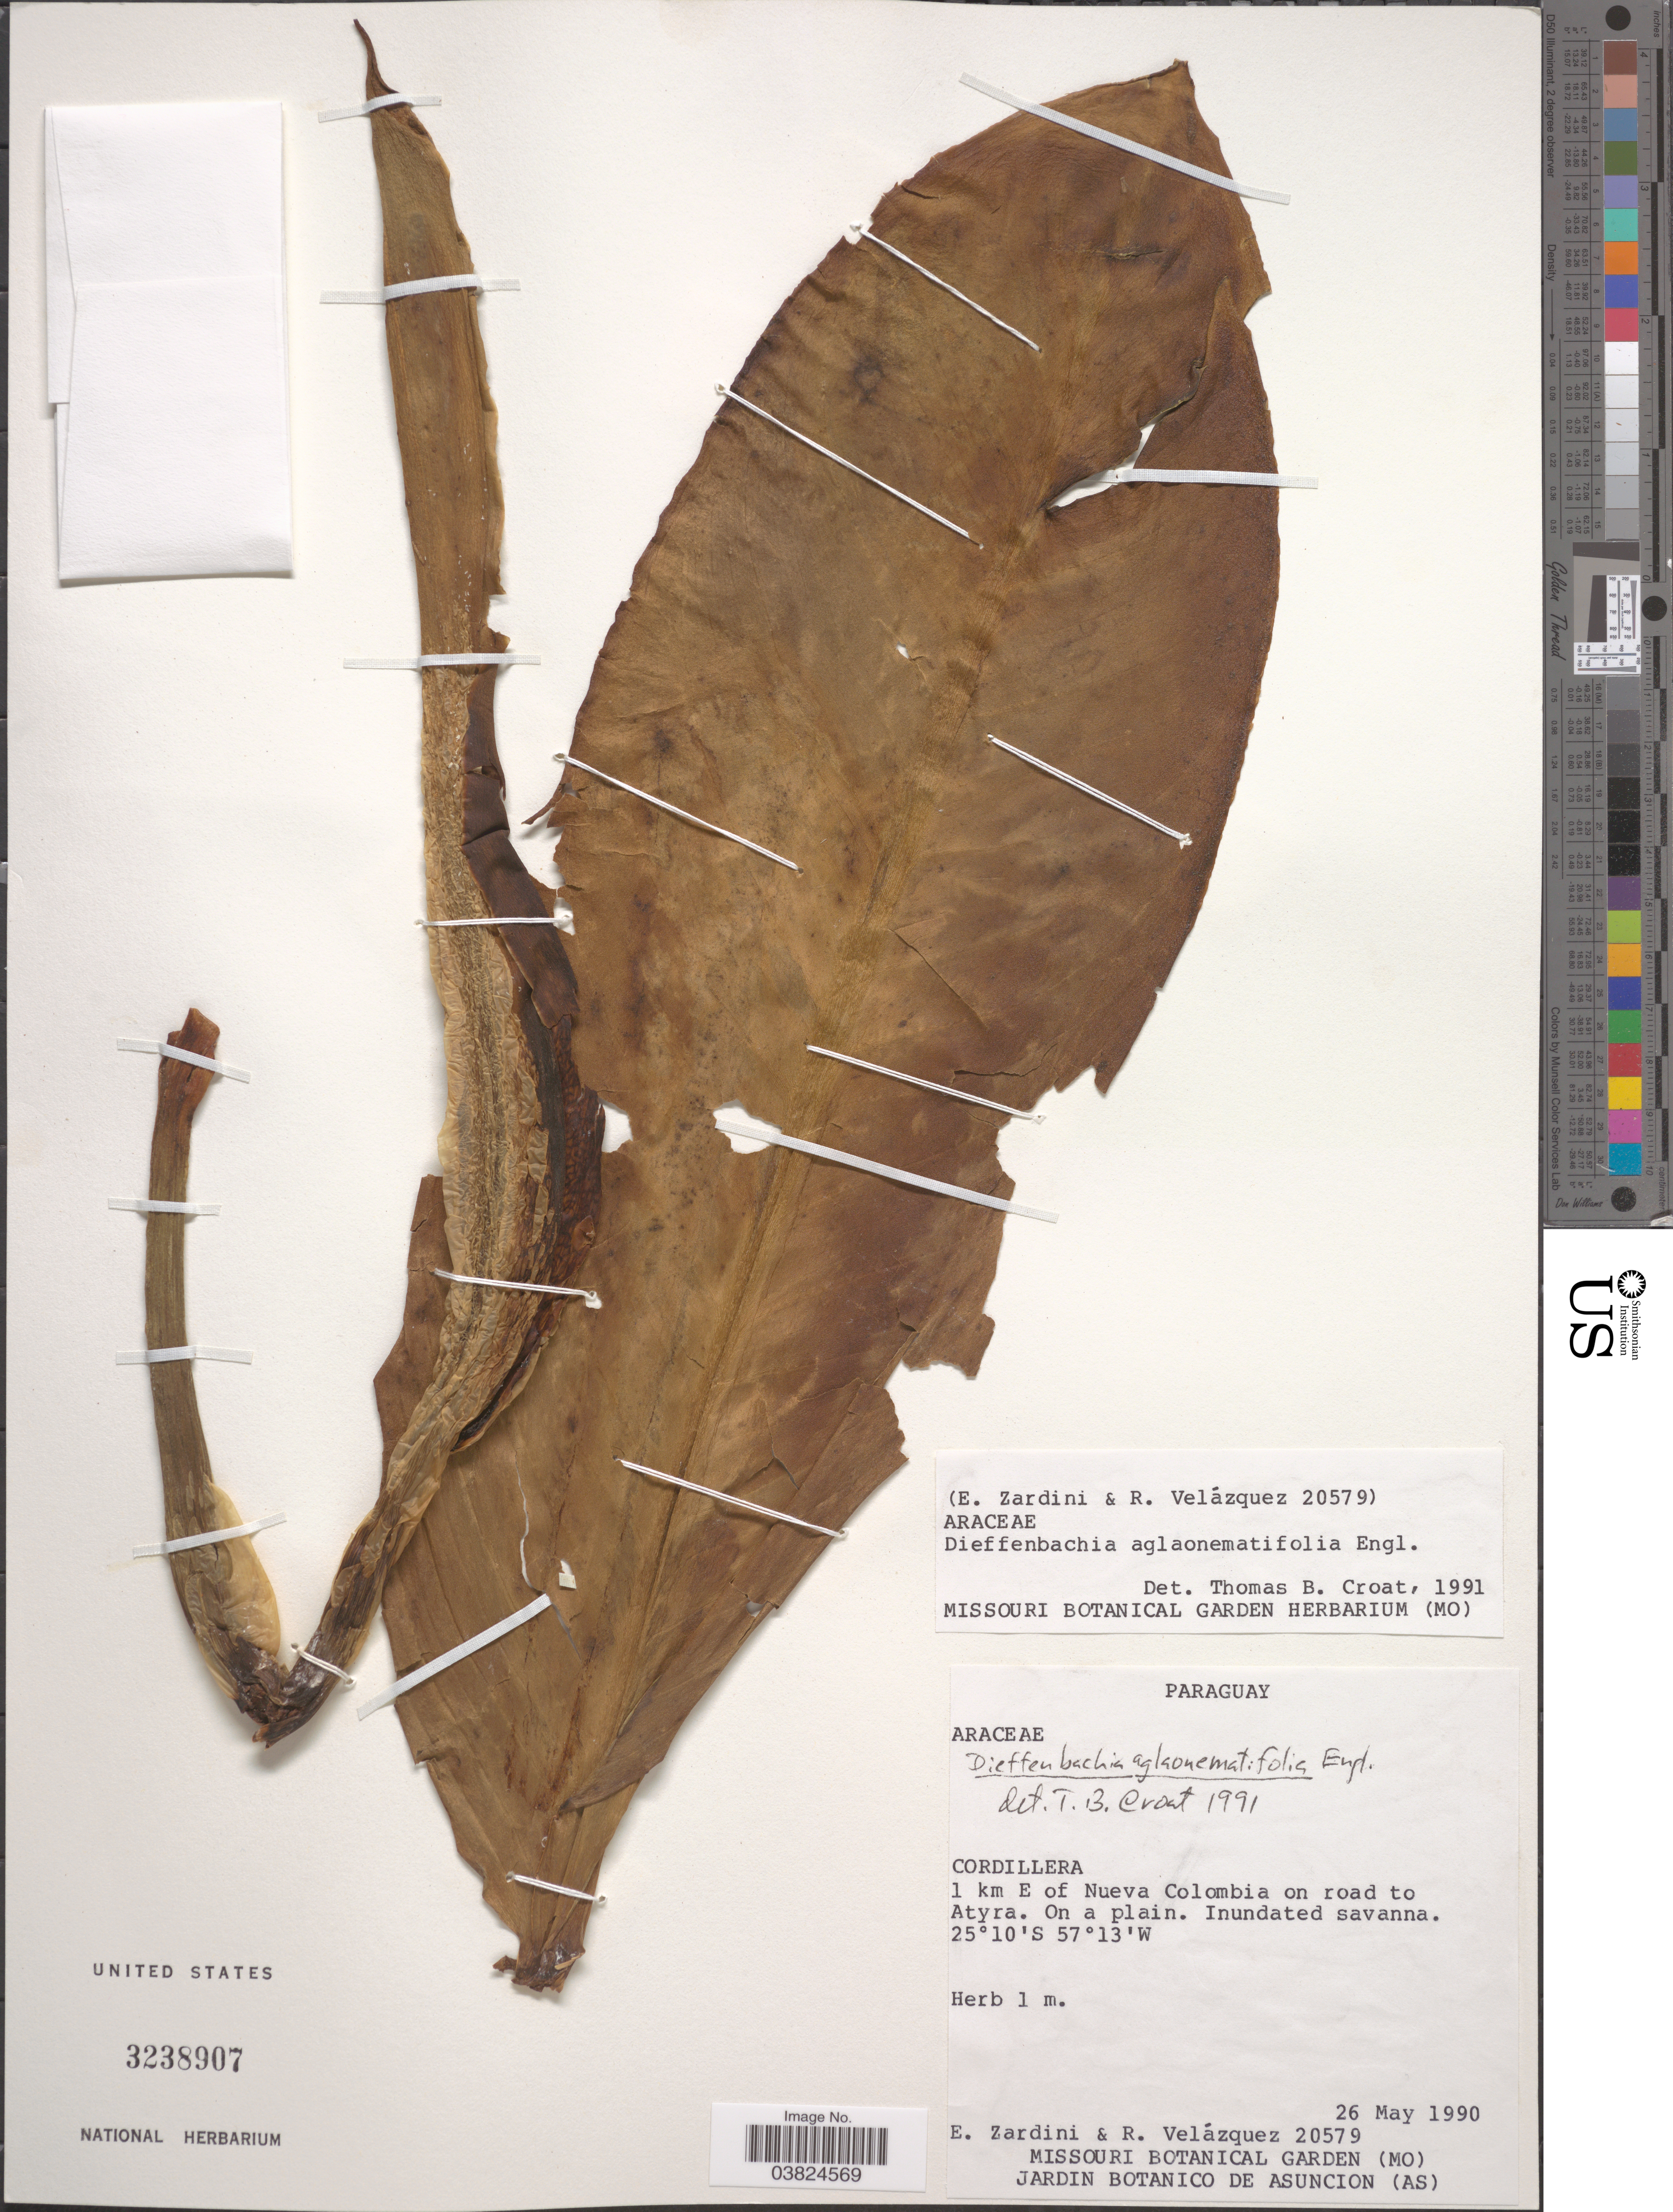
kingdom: Plantae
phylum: Tracheophyta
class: Liliopsida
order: Alismatales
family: Araceae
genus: Dieffenbachia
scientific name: Dieffenbachia aglaonematifolia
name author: Engl.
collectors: E. Zardini & R. Velázquez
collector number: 20579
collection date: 1990-05-26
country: Paraguay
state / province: Cordillera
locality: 1 km E of Nueva Colombia on road to Atyra.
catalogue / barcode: US 3238907